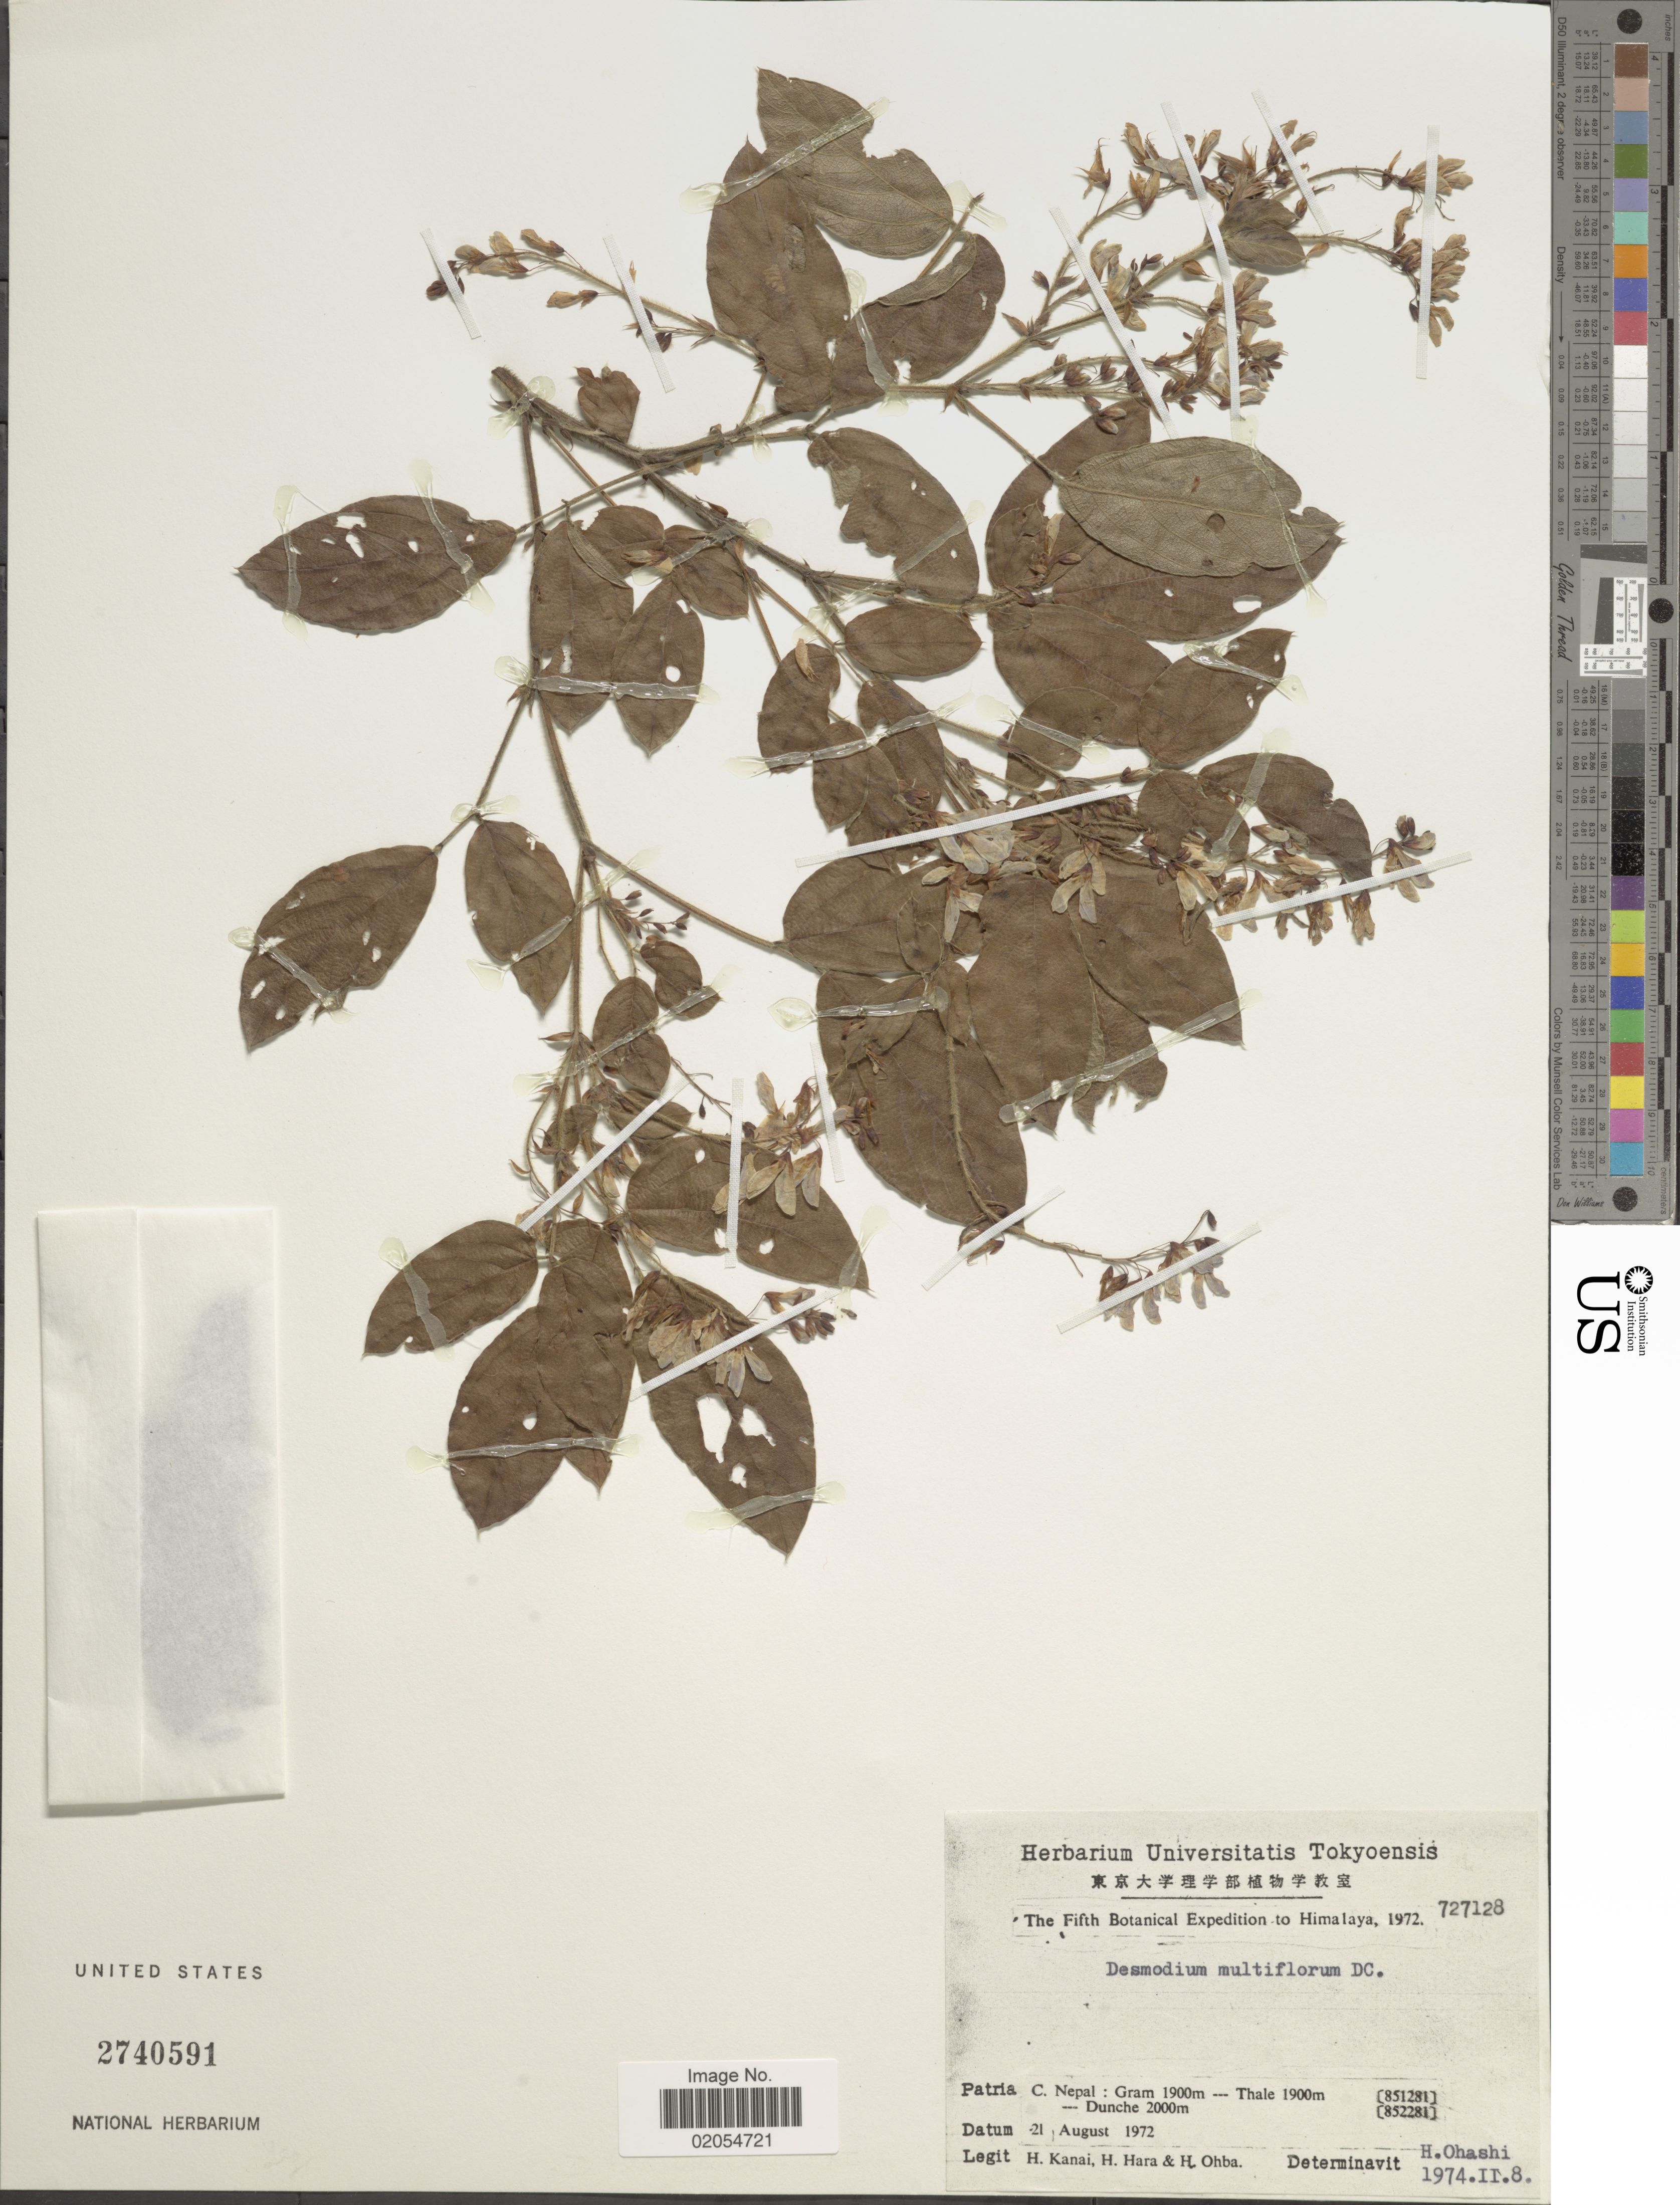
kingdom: Plantae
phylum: Tracheophyta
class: Magnoliopsida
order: Fabales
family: Fabaceae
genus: Ototropis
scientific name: Ototropis multiflora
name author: (DC.) H. Ohashi & K. Ohashi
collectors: H. Kanai, H. Hara & H. Ohba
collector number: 727128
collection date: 1972-08-21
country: Nepal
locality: Himalaya. Patria C. Nepal: Gram - Thale - Dunche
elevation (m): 1900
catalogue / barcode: US 2740591